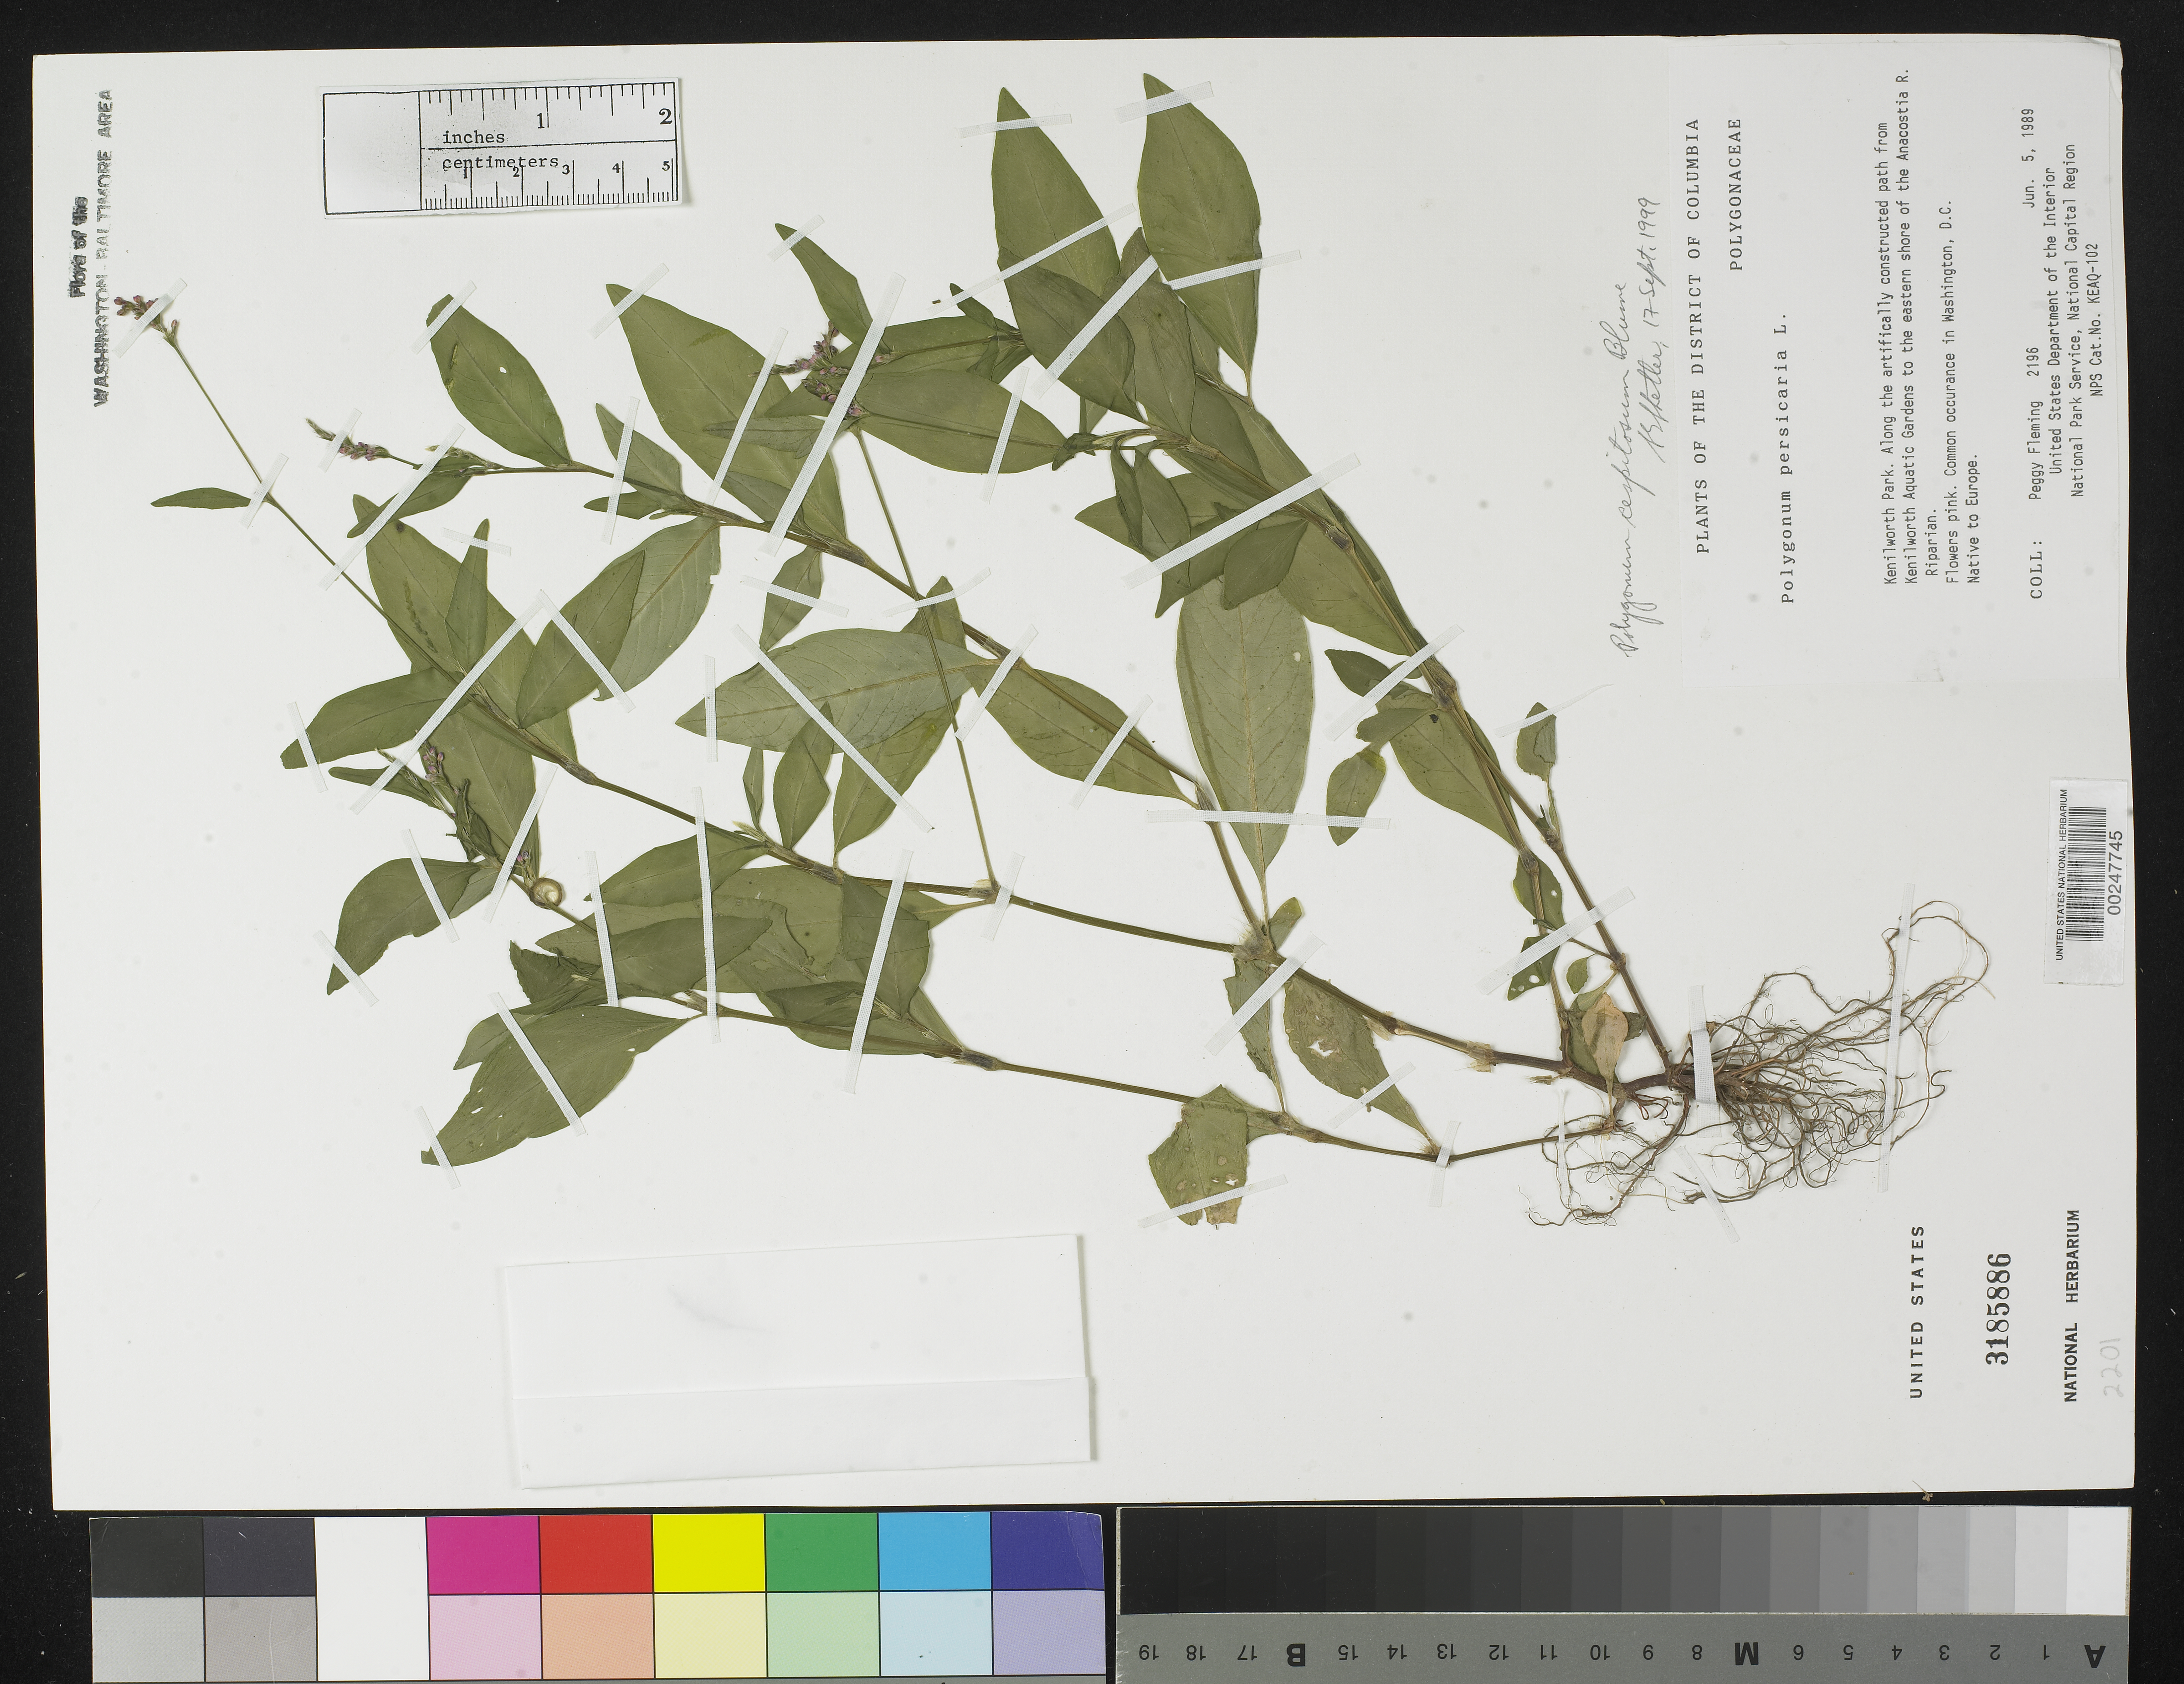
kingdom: Plantae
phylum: Tracheophyta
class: Magnoliopsida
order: Caryophyllales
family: Polygonaceae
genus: Persicaria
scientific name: Persicaria longiseta (Bruijn) Kitag.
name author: (Bruijn &) Kitag.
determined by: Atha, D. E.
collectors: P. Fleming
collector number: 2196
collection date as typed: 05 Jun 1989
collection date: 1989-06-05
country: United States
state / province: District of Columbia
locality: Kenilworth Park, on path from Kenilworth Aquatic Gardens to E shore of Anacosta River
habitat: Riparian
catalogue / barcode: US 3185886